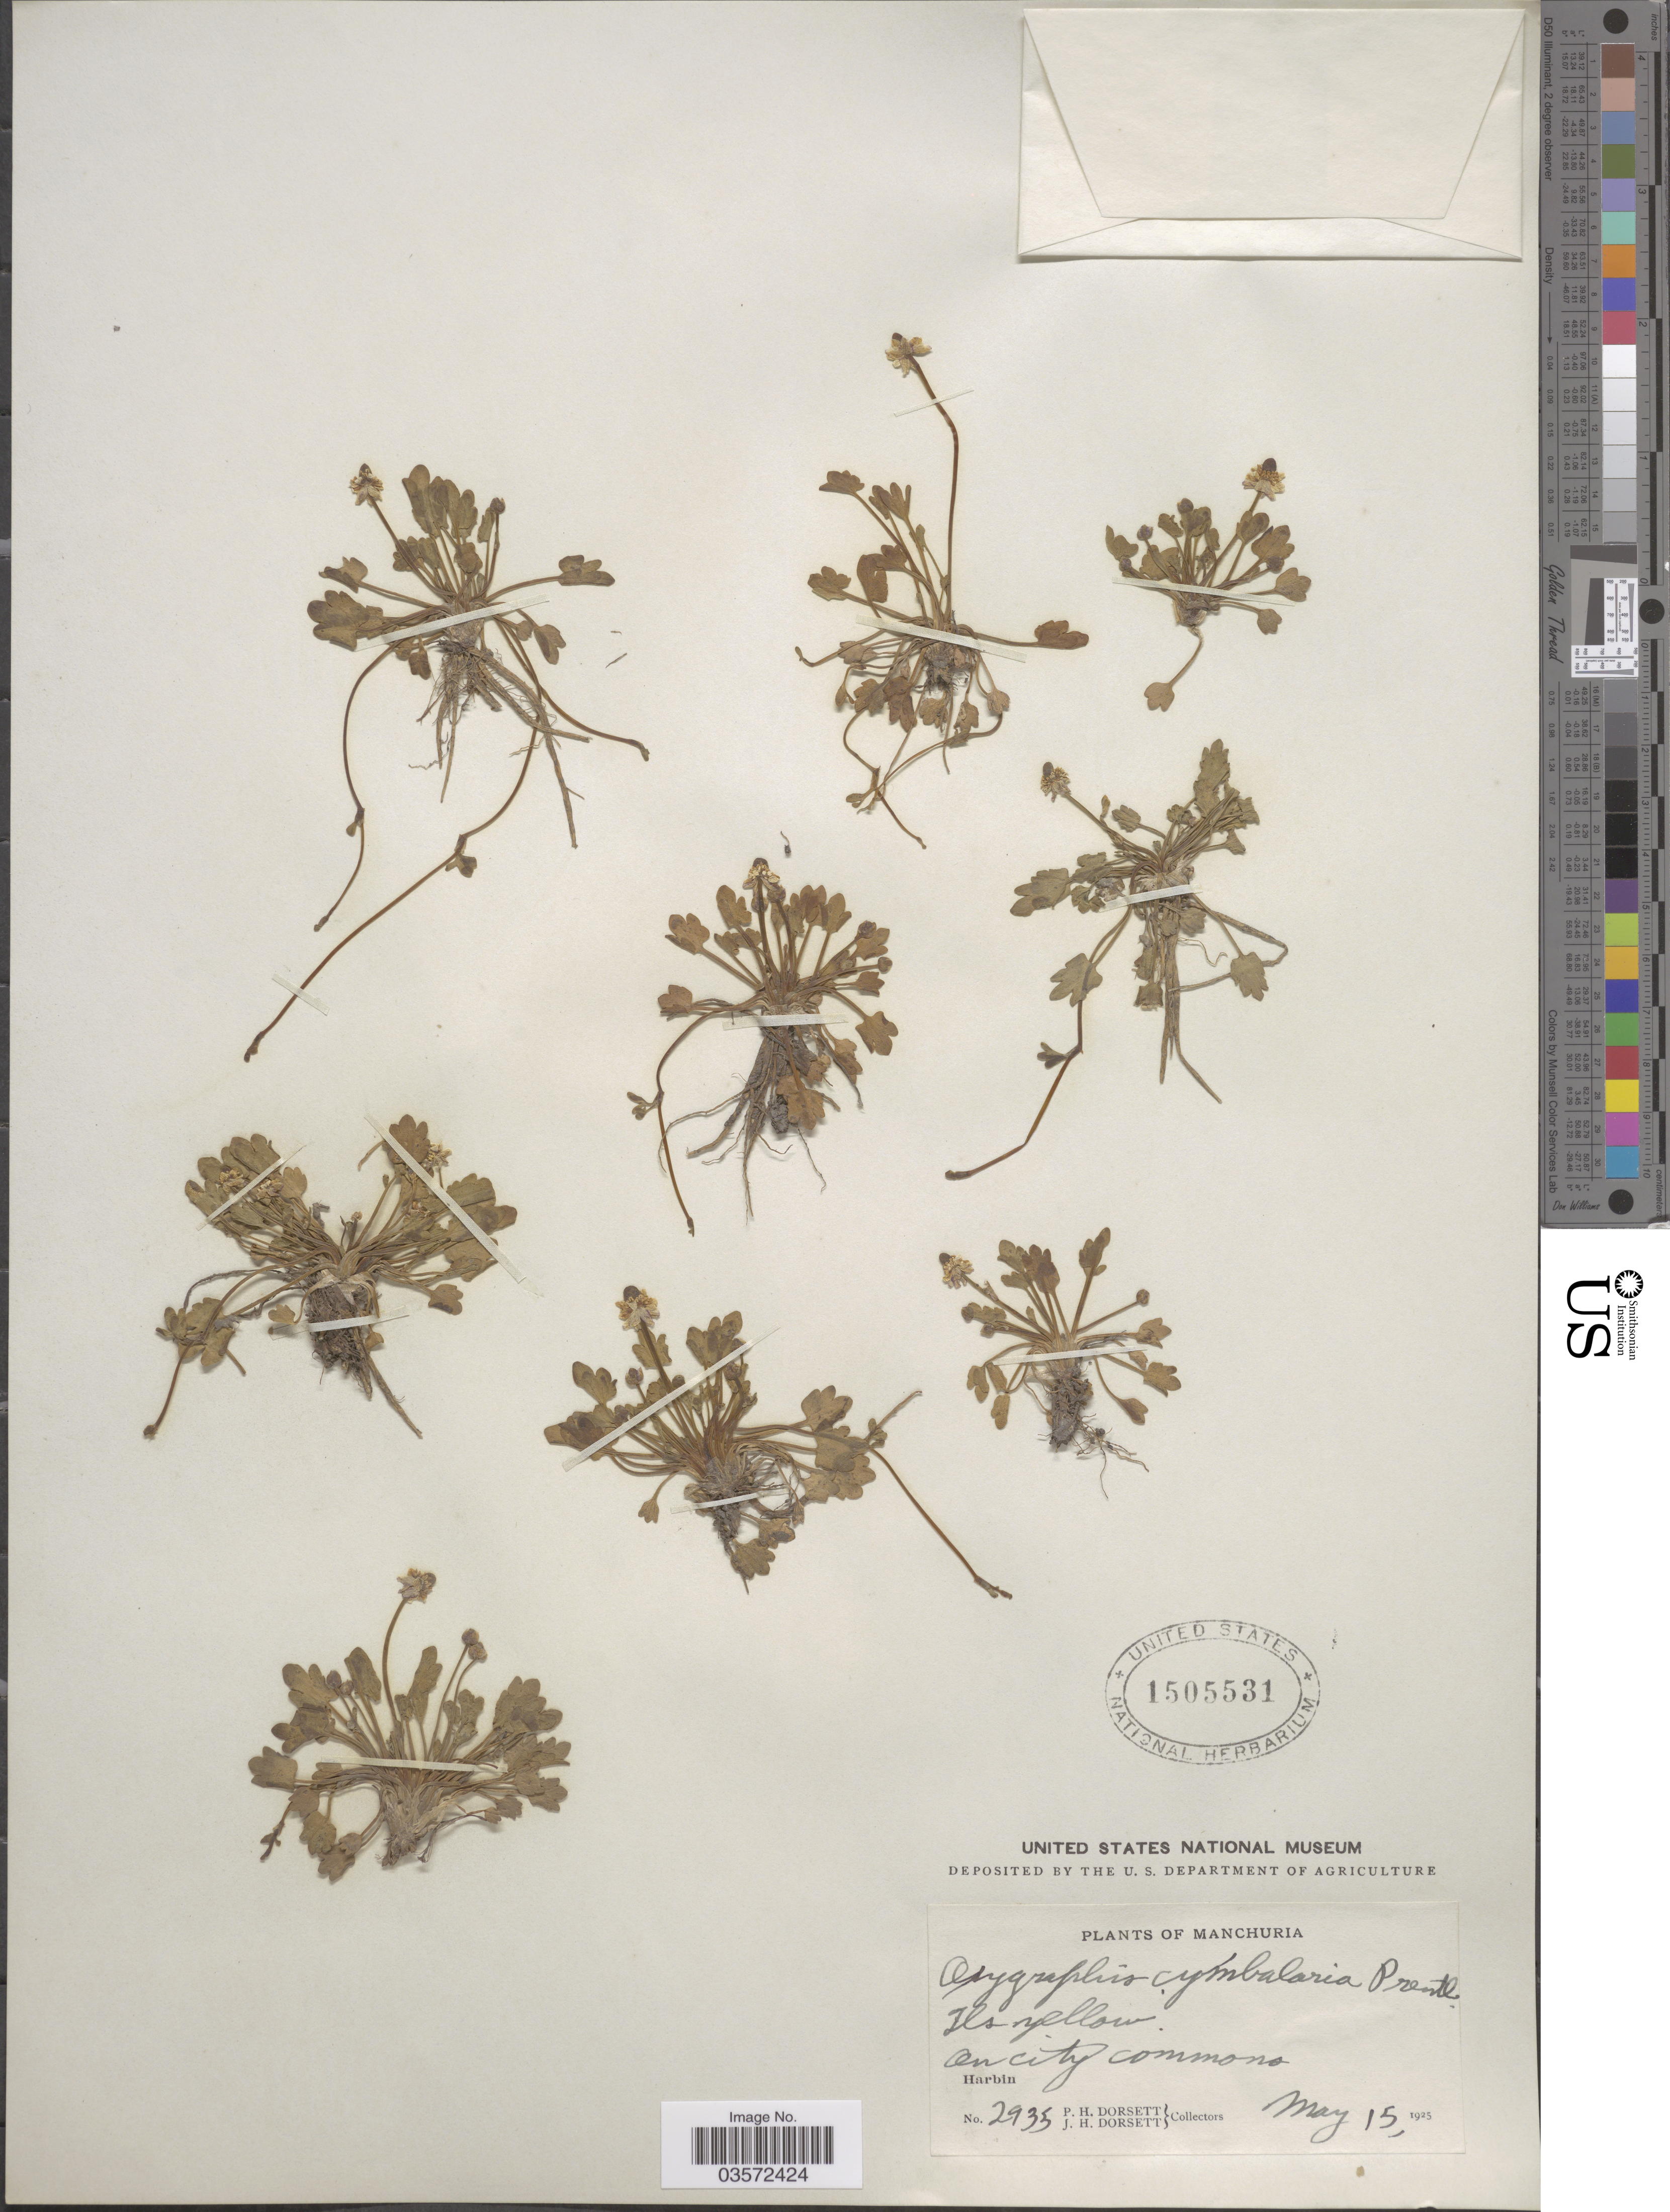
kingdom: Plantae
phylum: Tracheophyta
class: Magnoliopsida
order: Ranunculales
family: Ranunculaceae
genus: Halerpestes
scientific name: Halerpestes cymbalaria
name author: (Pursh) Greene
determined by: Strong, M. T., (US), Smithsonian Institution - National Museum of Natural History (UNITED STATES)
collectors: P. H. Dorsett & J. Dorsett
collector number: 2935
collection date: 1925-05-15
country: China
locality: Manchuria. On City commons Harbin.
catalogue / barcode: US 1505531